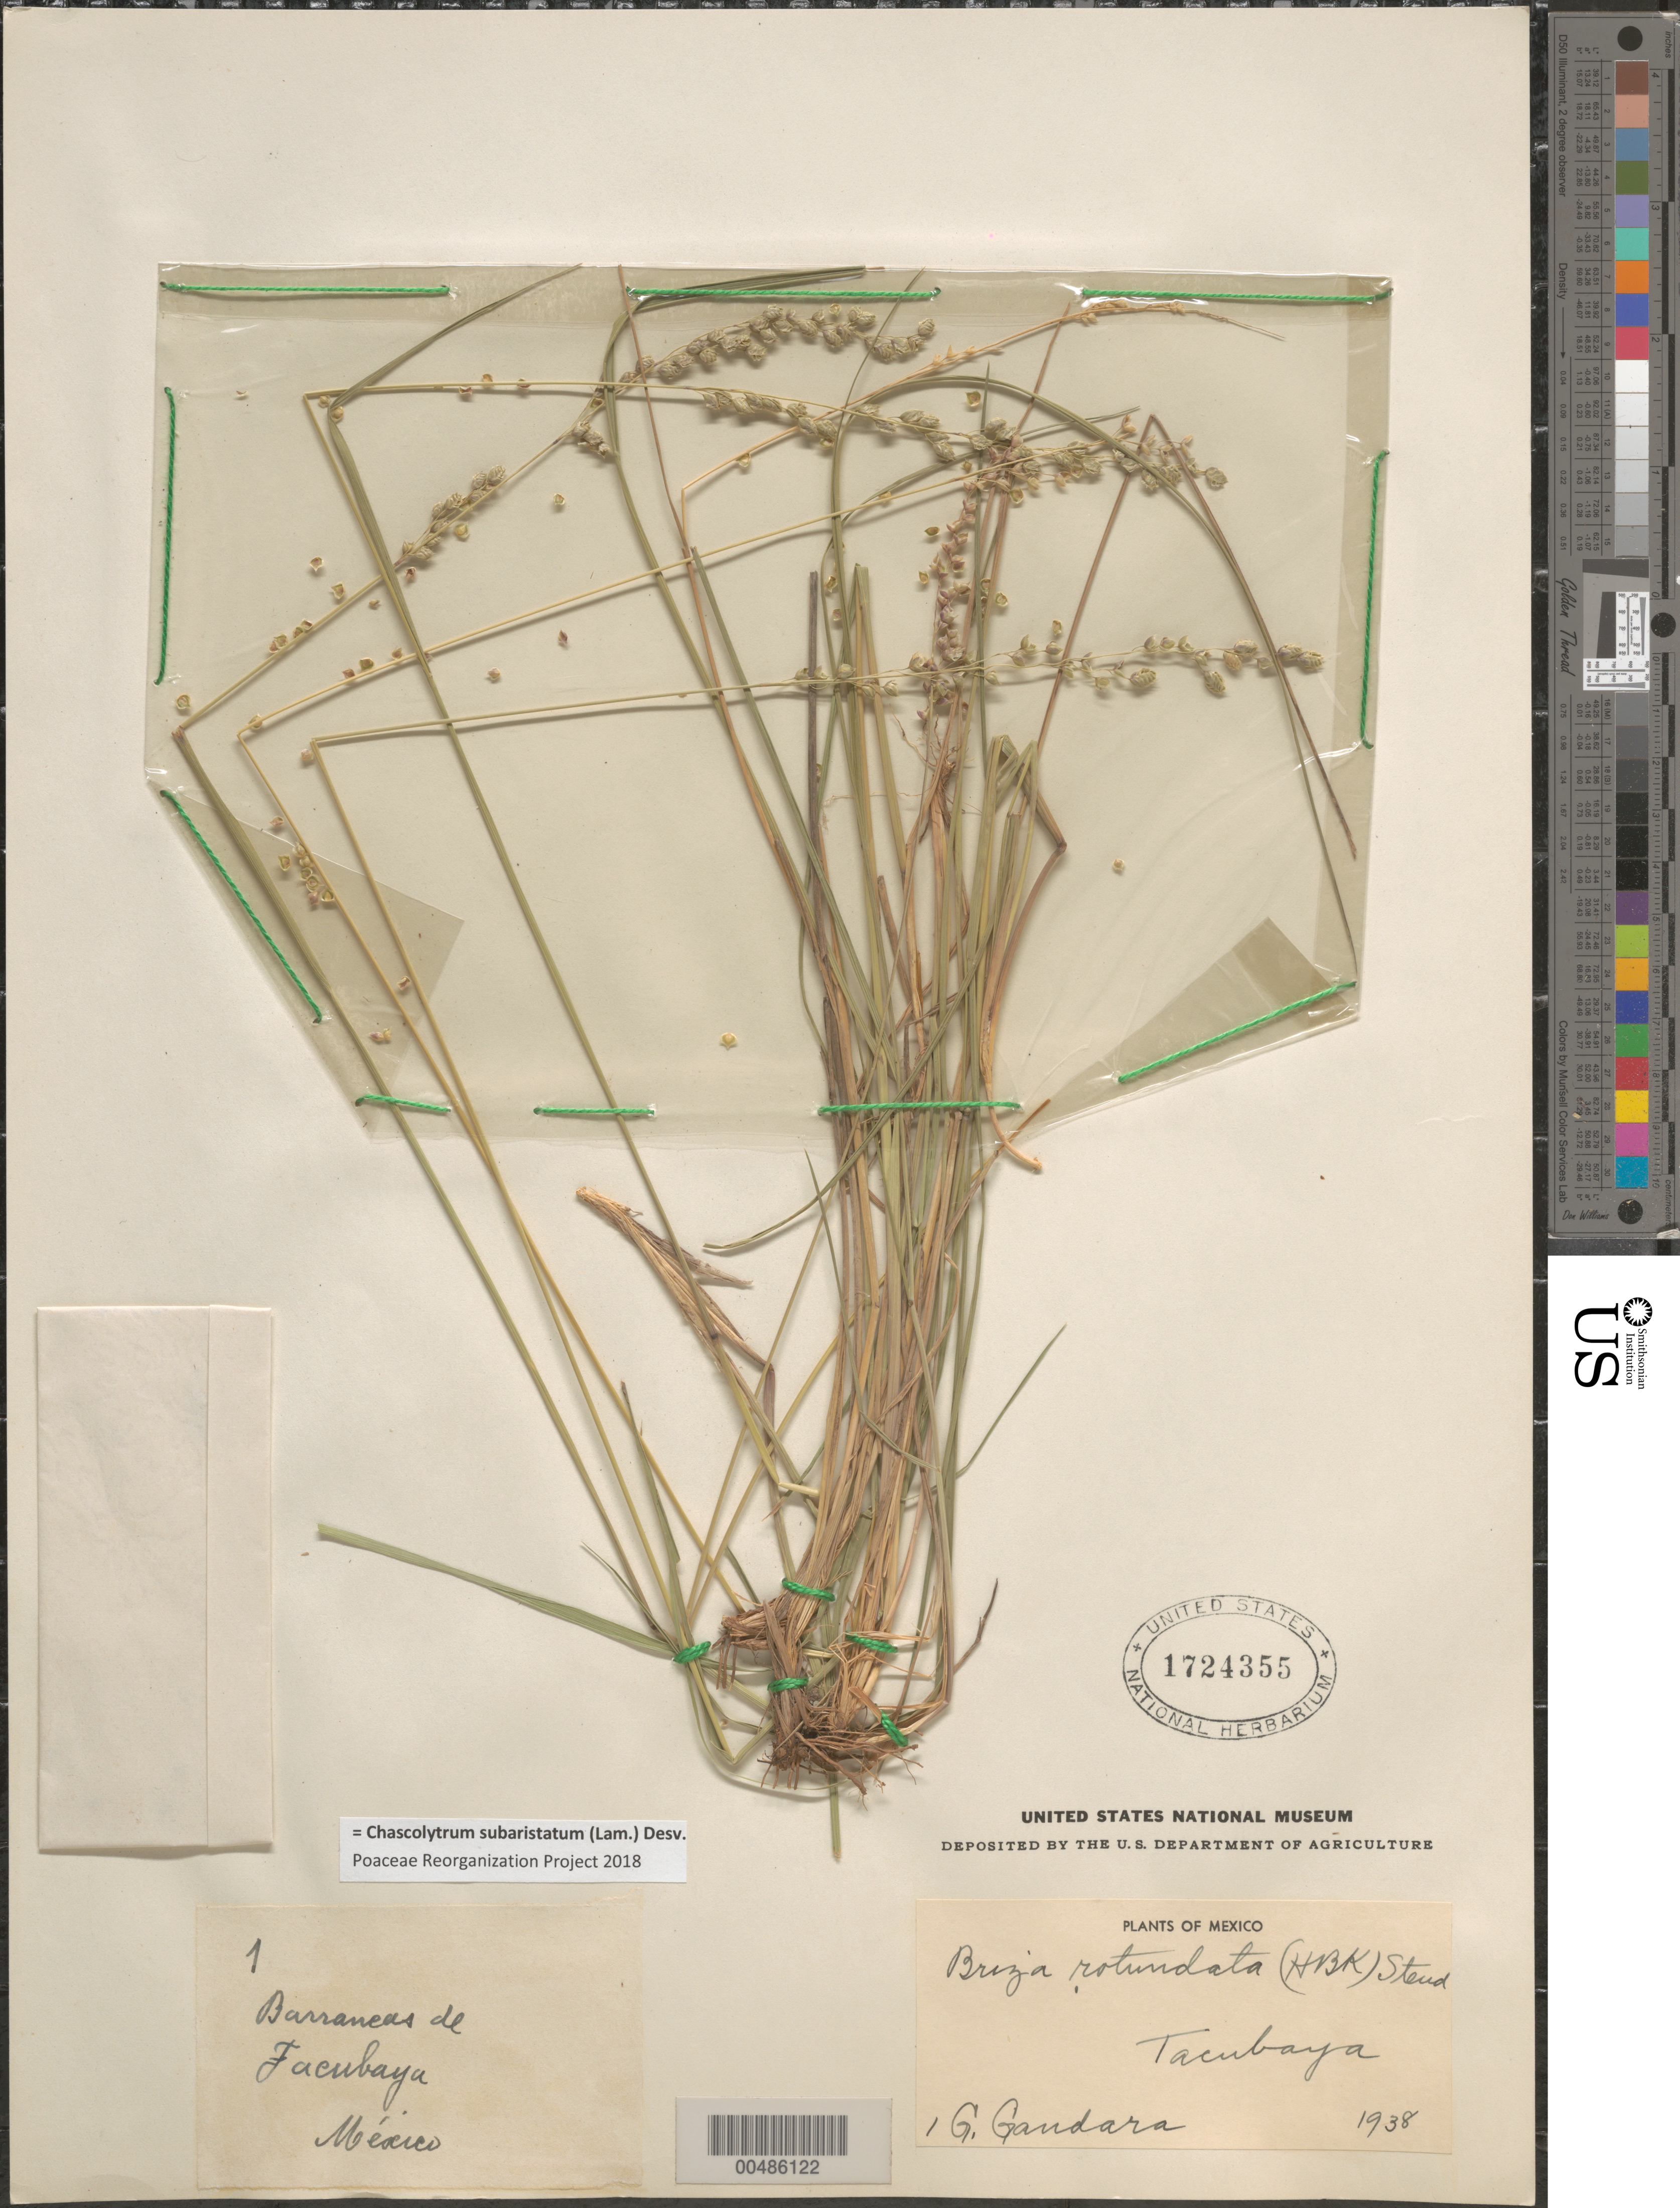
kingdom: Plantae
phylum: Tracheophyta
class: Liliopsida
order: Poales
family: Poaceae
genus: Chascolytrum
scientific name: Chascolytrum subaristatum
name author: (Lam.) Desv.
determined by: Poaceae Reorganization Project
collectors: G. Gandara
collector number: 1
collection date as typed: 1938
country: Mexico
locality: Tacubaya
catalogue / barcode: US 1724355